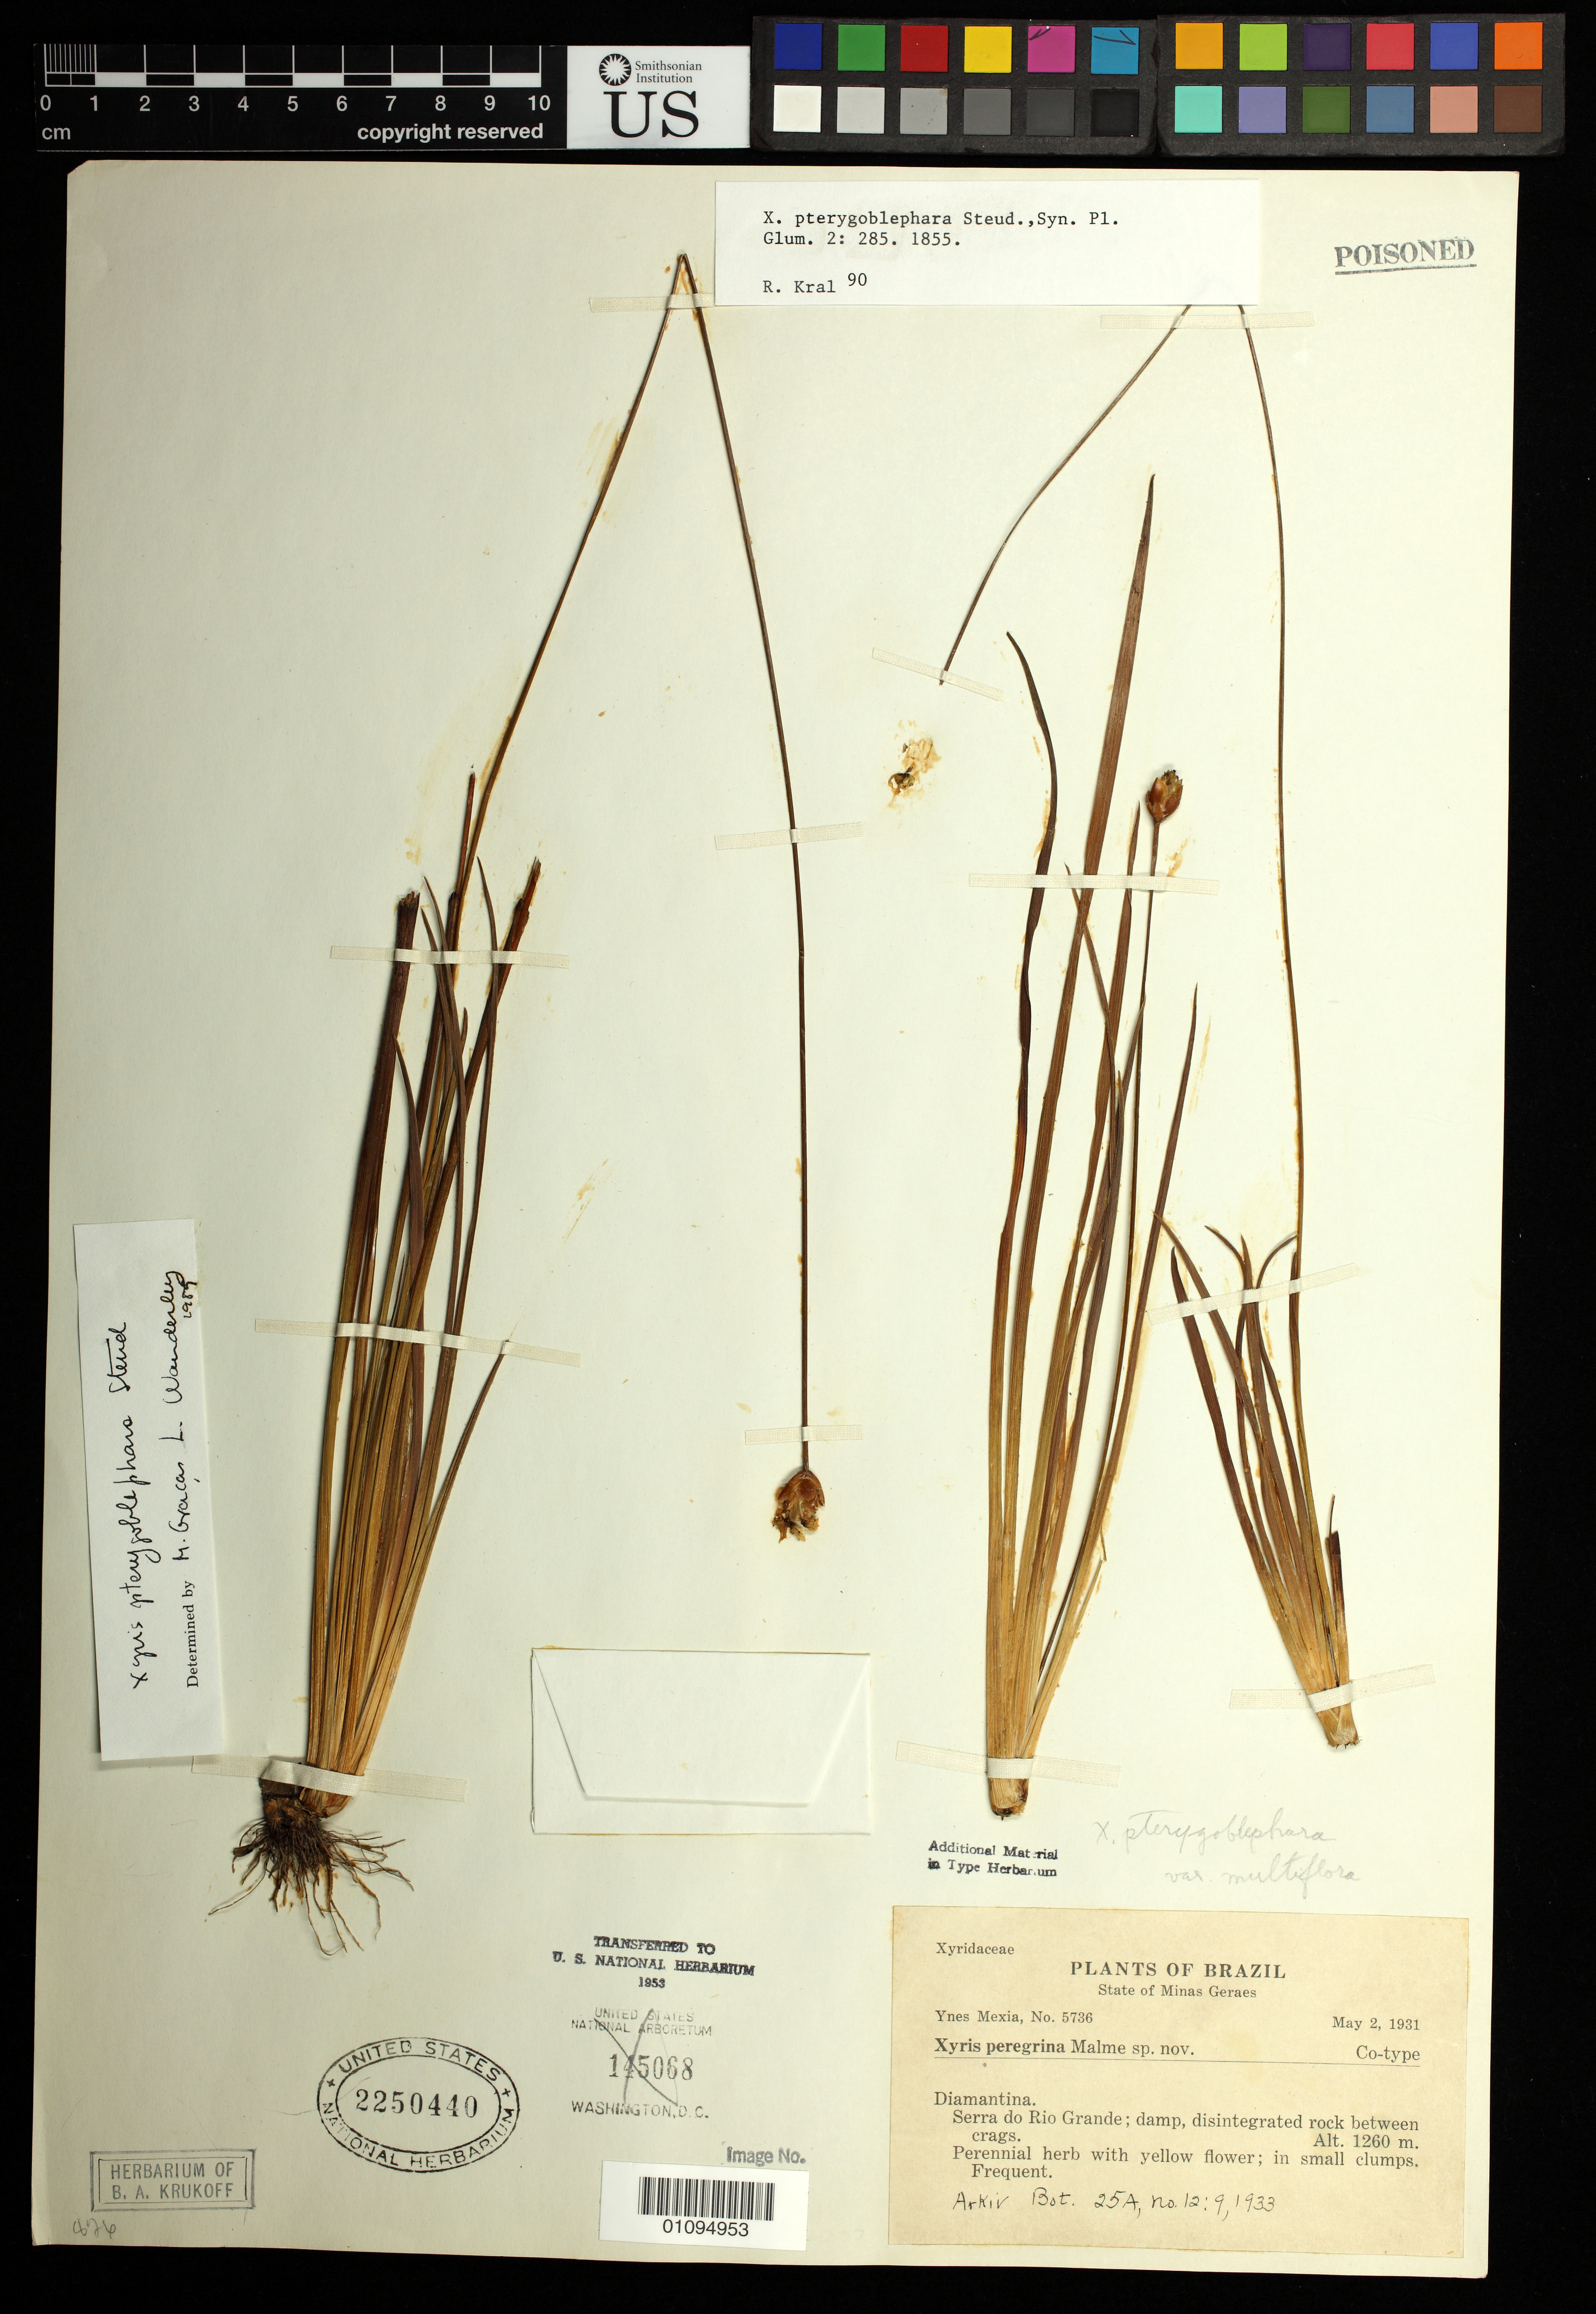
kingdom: Plantae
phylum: Tracheophyta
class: Liliopsida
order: Poales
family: Xyridaceae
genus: Xyris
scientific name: Xyris peregrina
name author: Malme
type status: Isotype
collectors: Y. Mexia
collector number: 5736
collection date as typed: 02 May 1931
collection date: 1931-05-02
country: Brazil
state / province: Minas Gerais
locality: Diamantina, Serra do Rio Grande.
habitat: Damp, disintegrated rock between crags.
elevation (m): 1260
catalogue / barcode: US 2250440